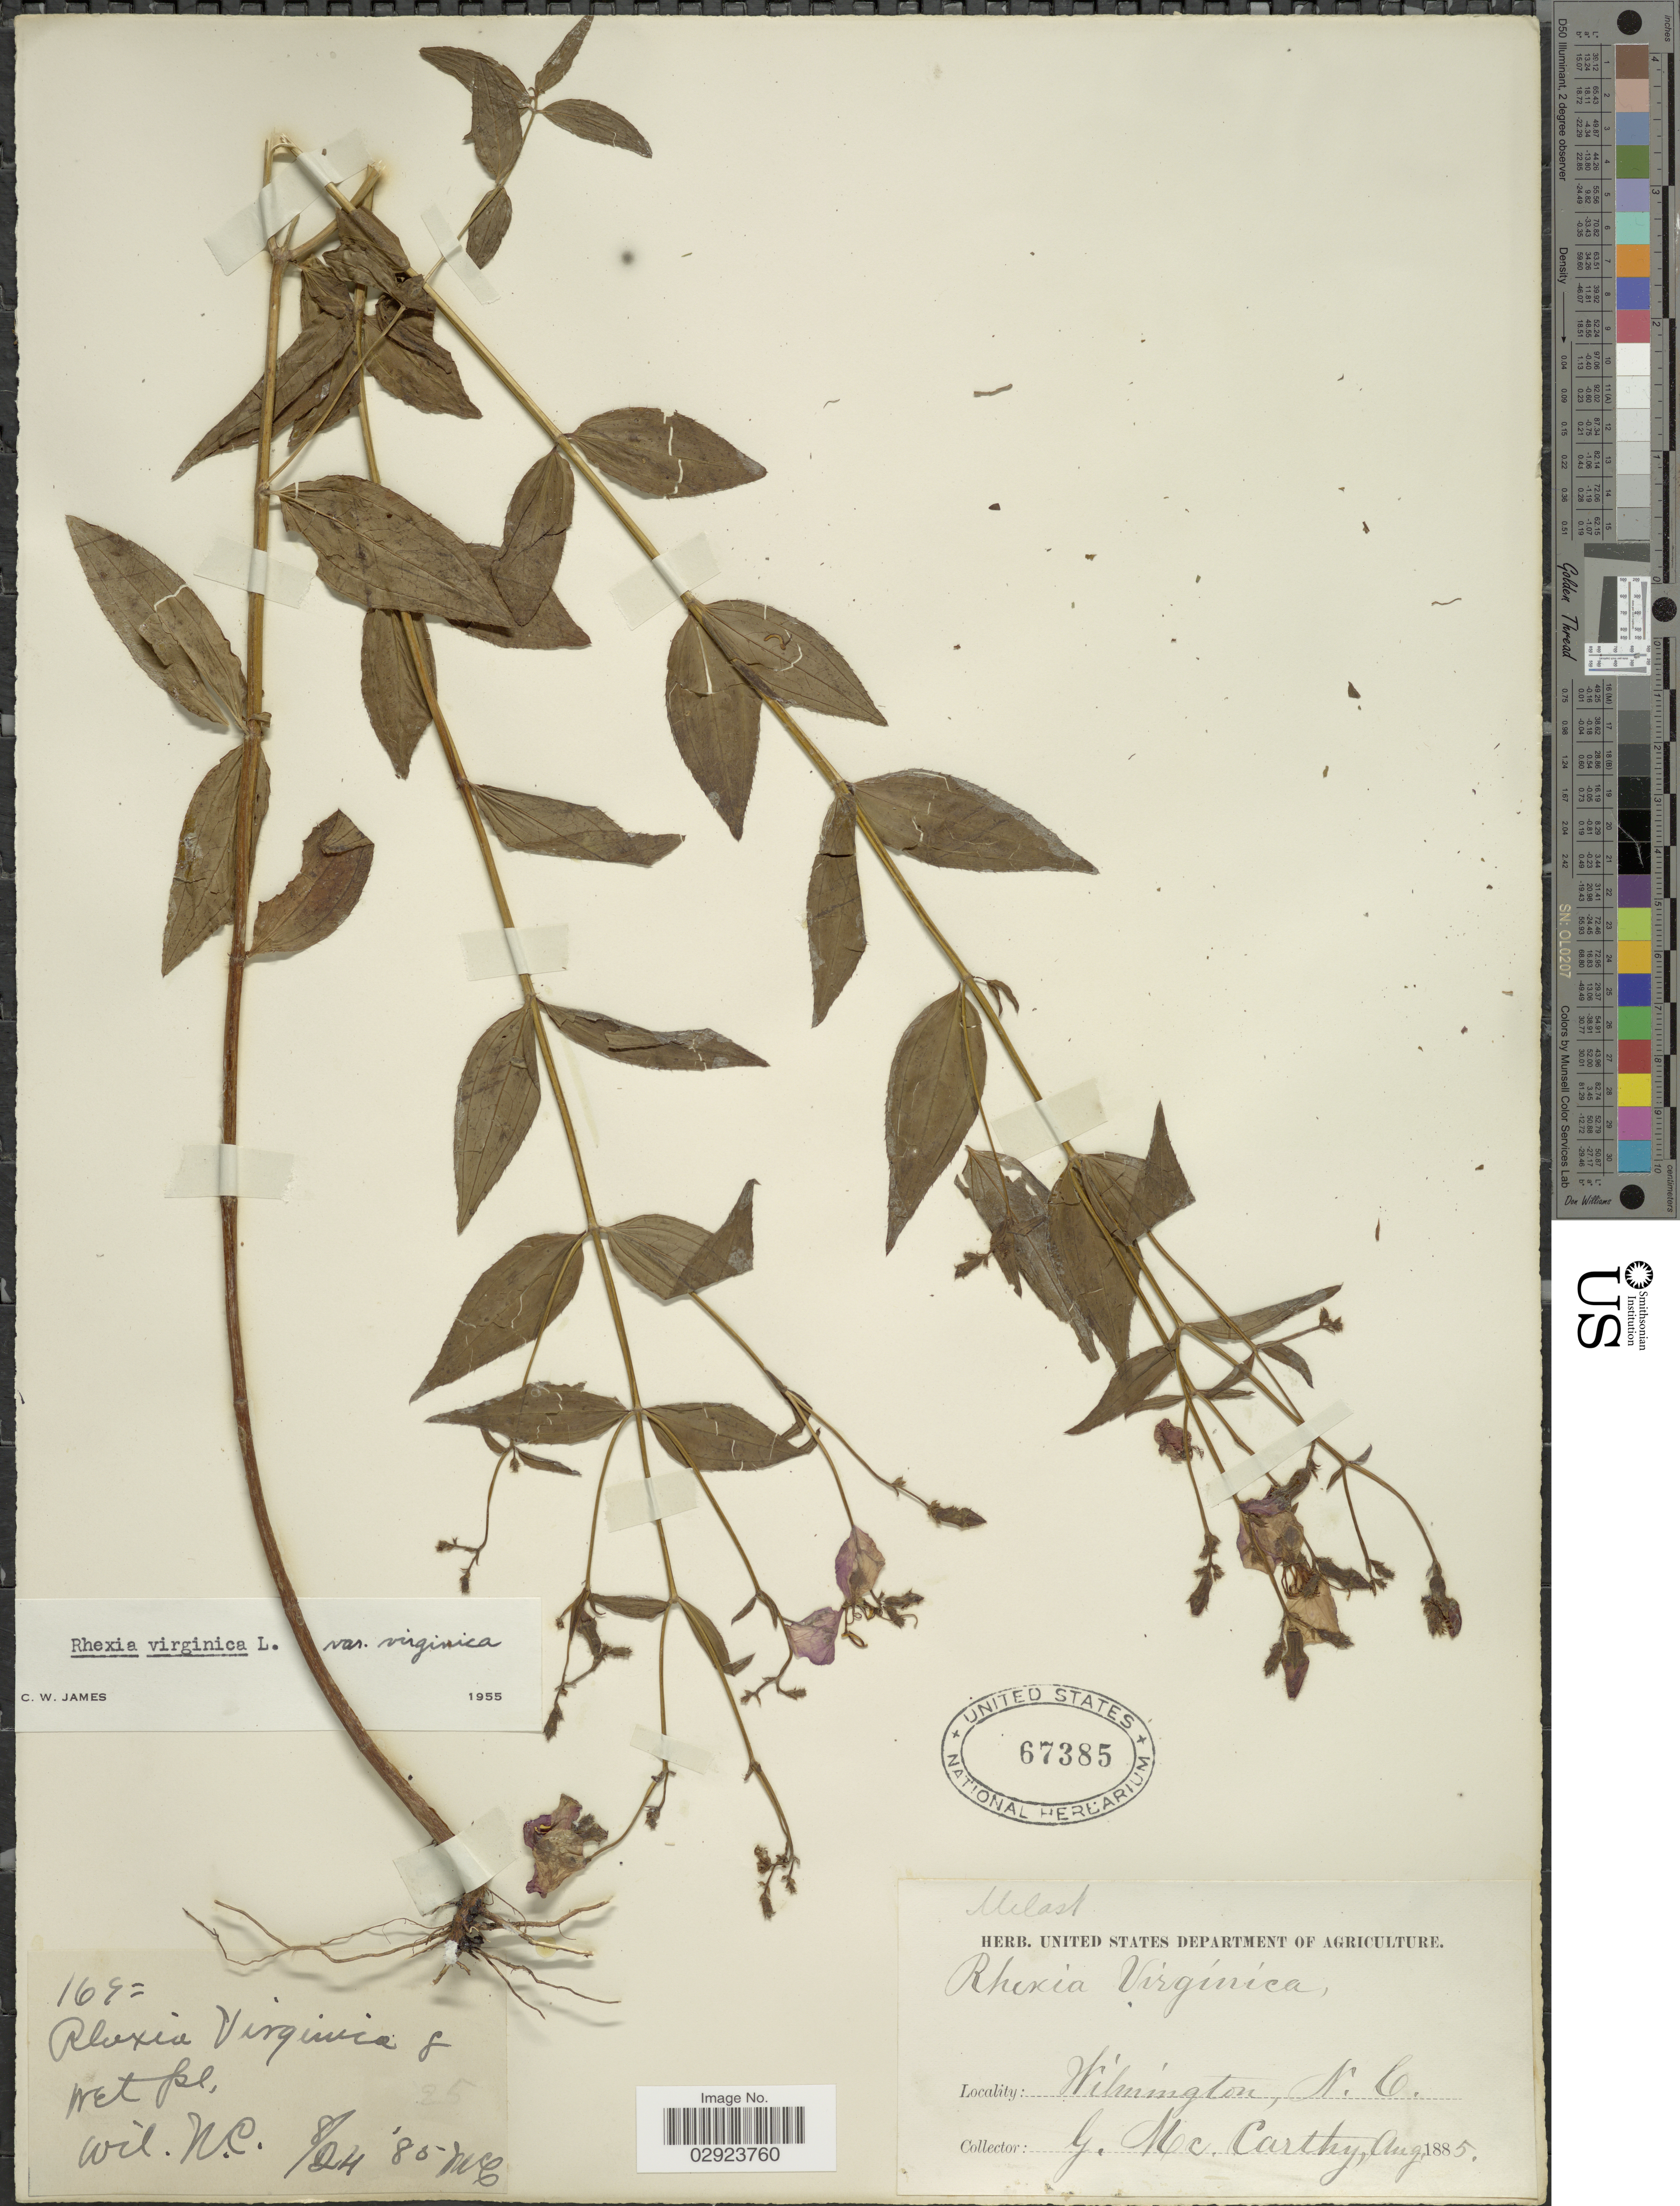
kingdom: Plantae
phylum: Tracheophyta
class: Magnoliopsida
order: Myrtales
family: Melastomataceae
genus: Rhexia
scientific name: Rhexia virginica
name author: L.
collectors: G. McCarthy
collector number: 169?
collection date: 1885-08-24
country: United States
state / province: North Carolina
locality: Wilmington, N.C.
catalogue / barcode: US 67385